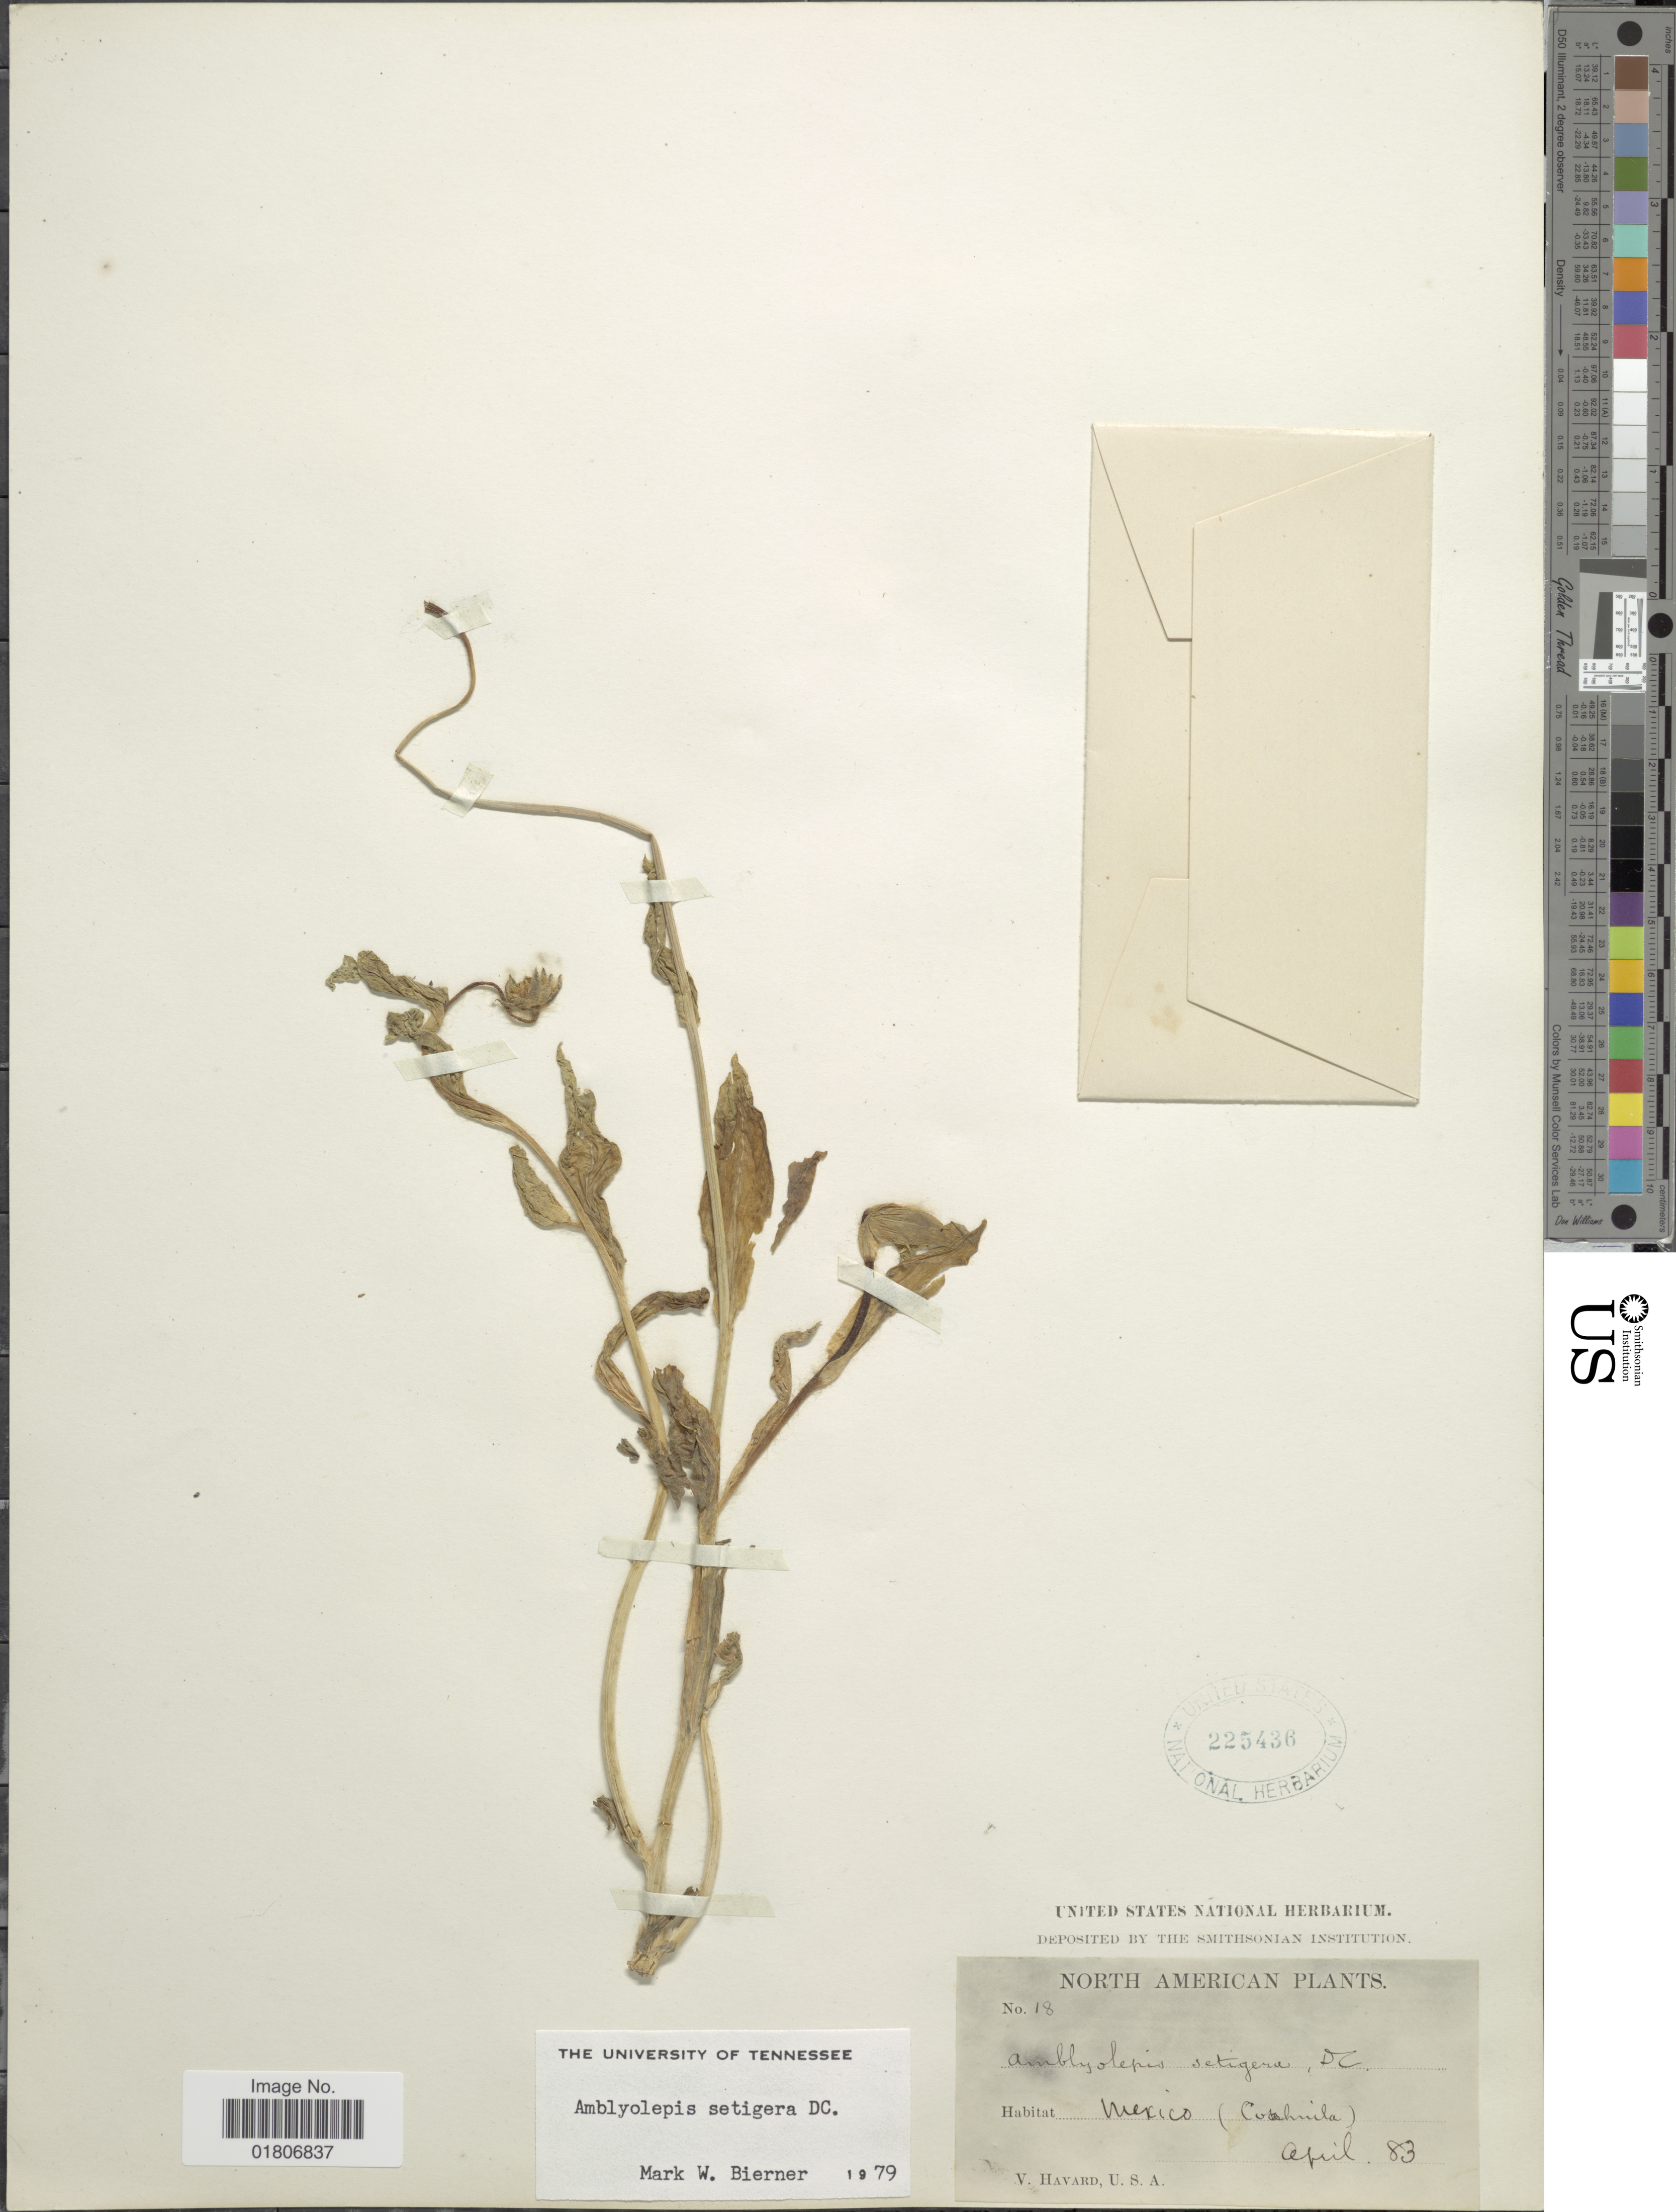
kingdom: Plantae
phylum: Tracheophyta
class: Magnoliopsida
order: Asterales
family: Asteraceae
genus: Amblyolepis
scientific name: Amblyolepis setigera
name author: DC.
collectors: V. Havard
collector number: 18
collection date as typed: Transcribed d/m/y: /4/83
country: Mexico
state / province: Coahuila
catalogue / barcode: US 225436